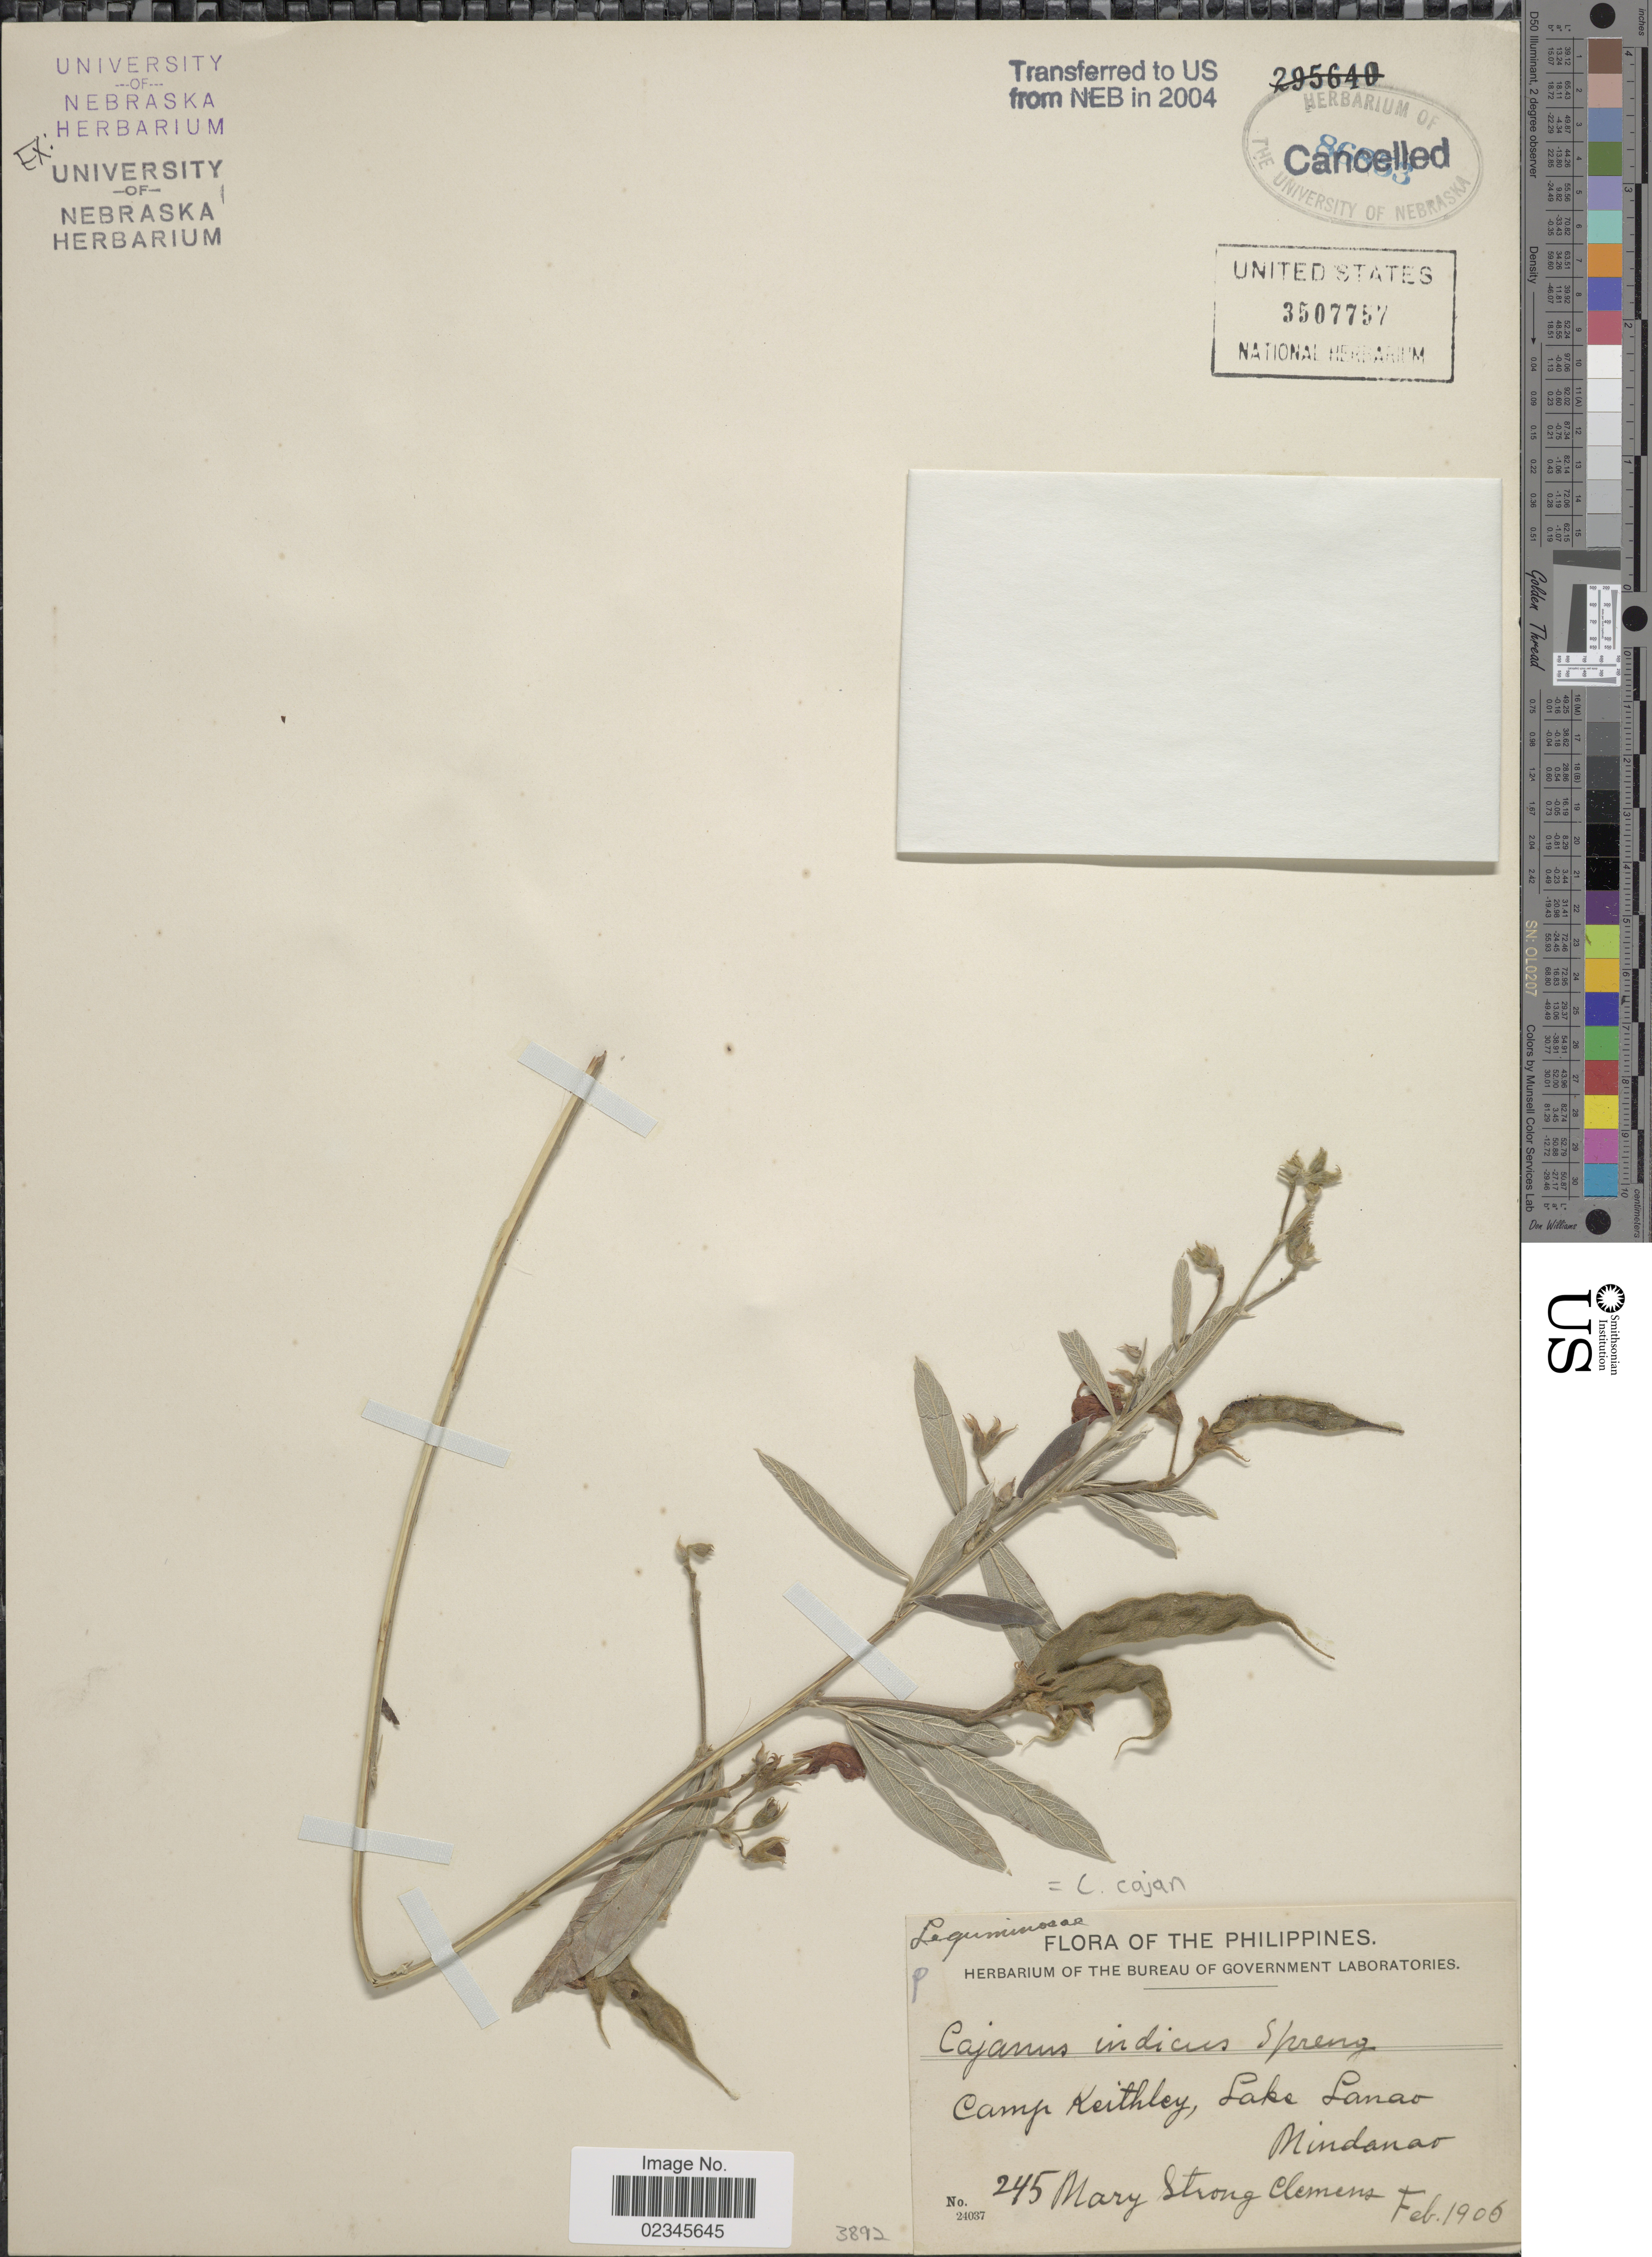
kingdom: Plantae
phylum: Tracheophyta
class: Magnoliopsida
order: Fabales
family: Fabaceae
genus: Cajanus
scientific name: Cajanus cajan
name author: (L.) Huth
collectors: M. S. Clemens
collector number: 245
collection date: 1906-02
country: Philippines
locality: Camp Keithley, Lake Lanao, Mindanao.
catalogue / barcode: US 3507757